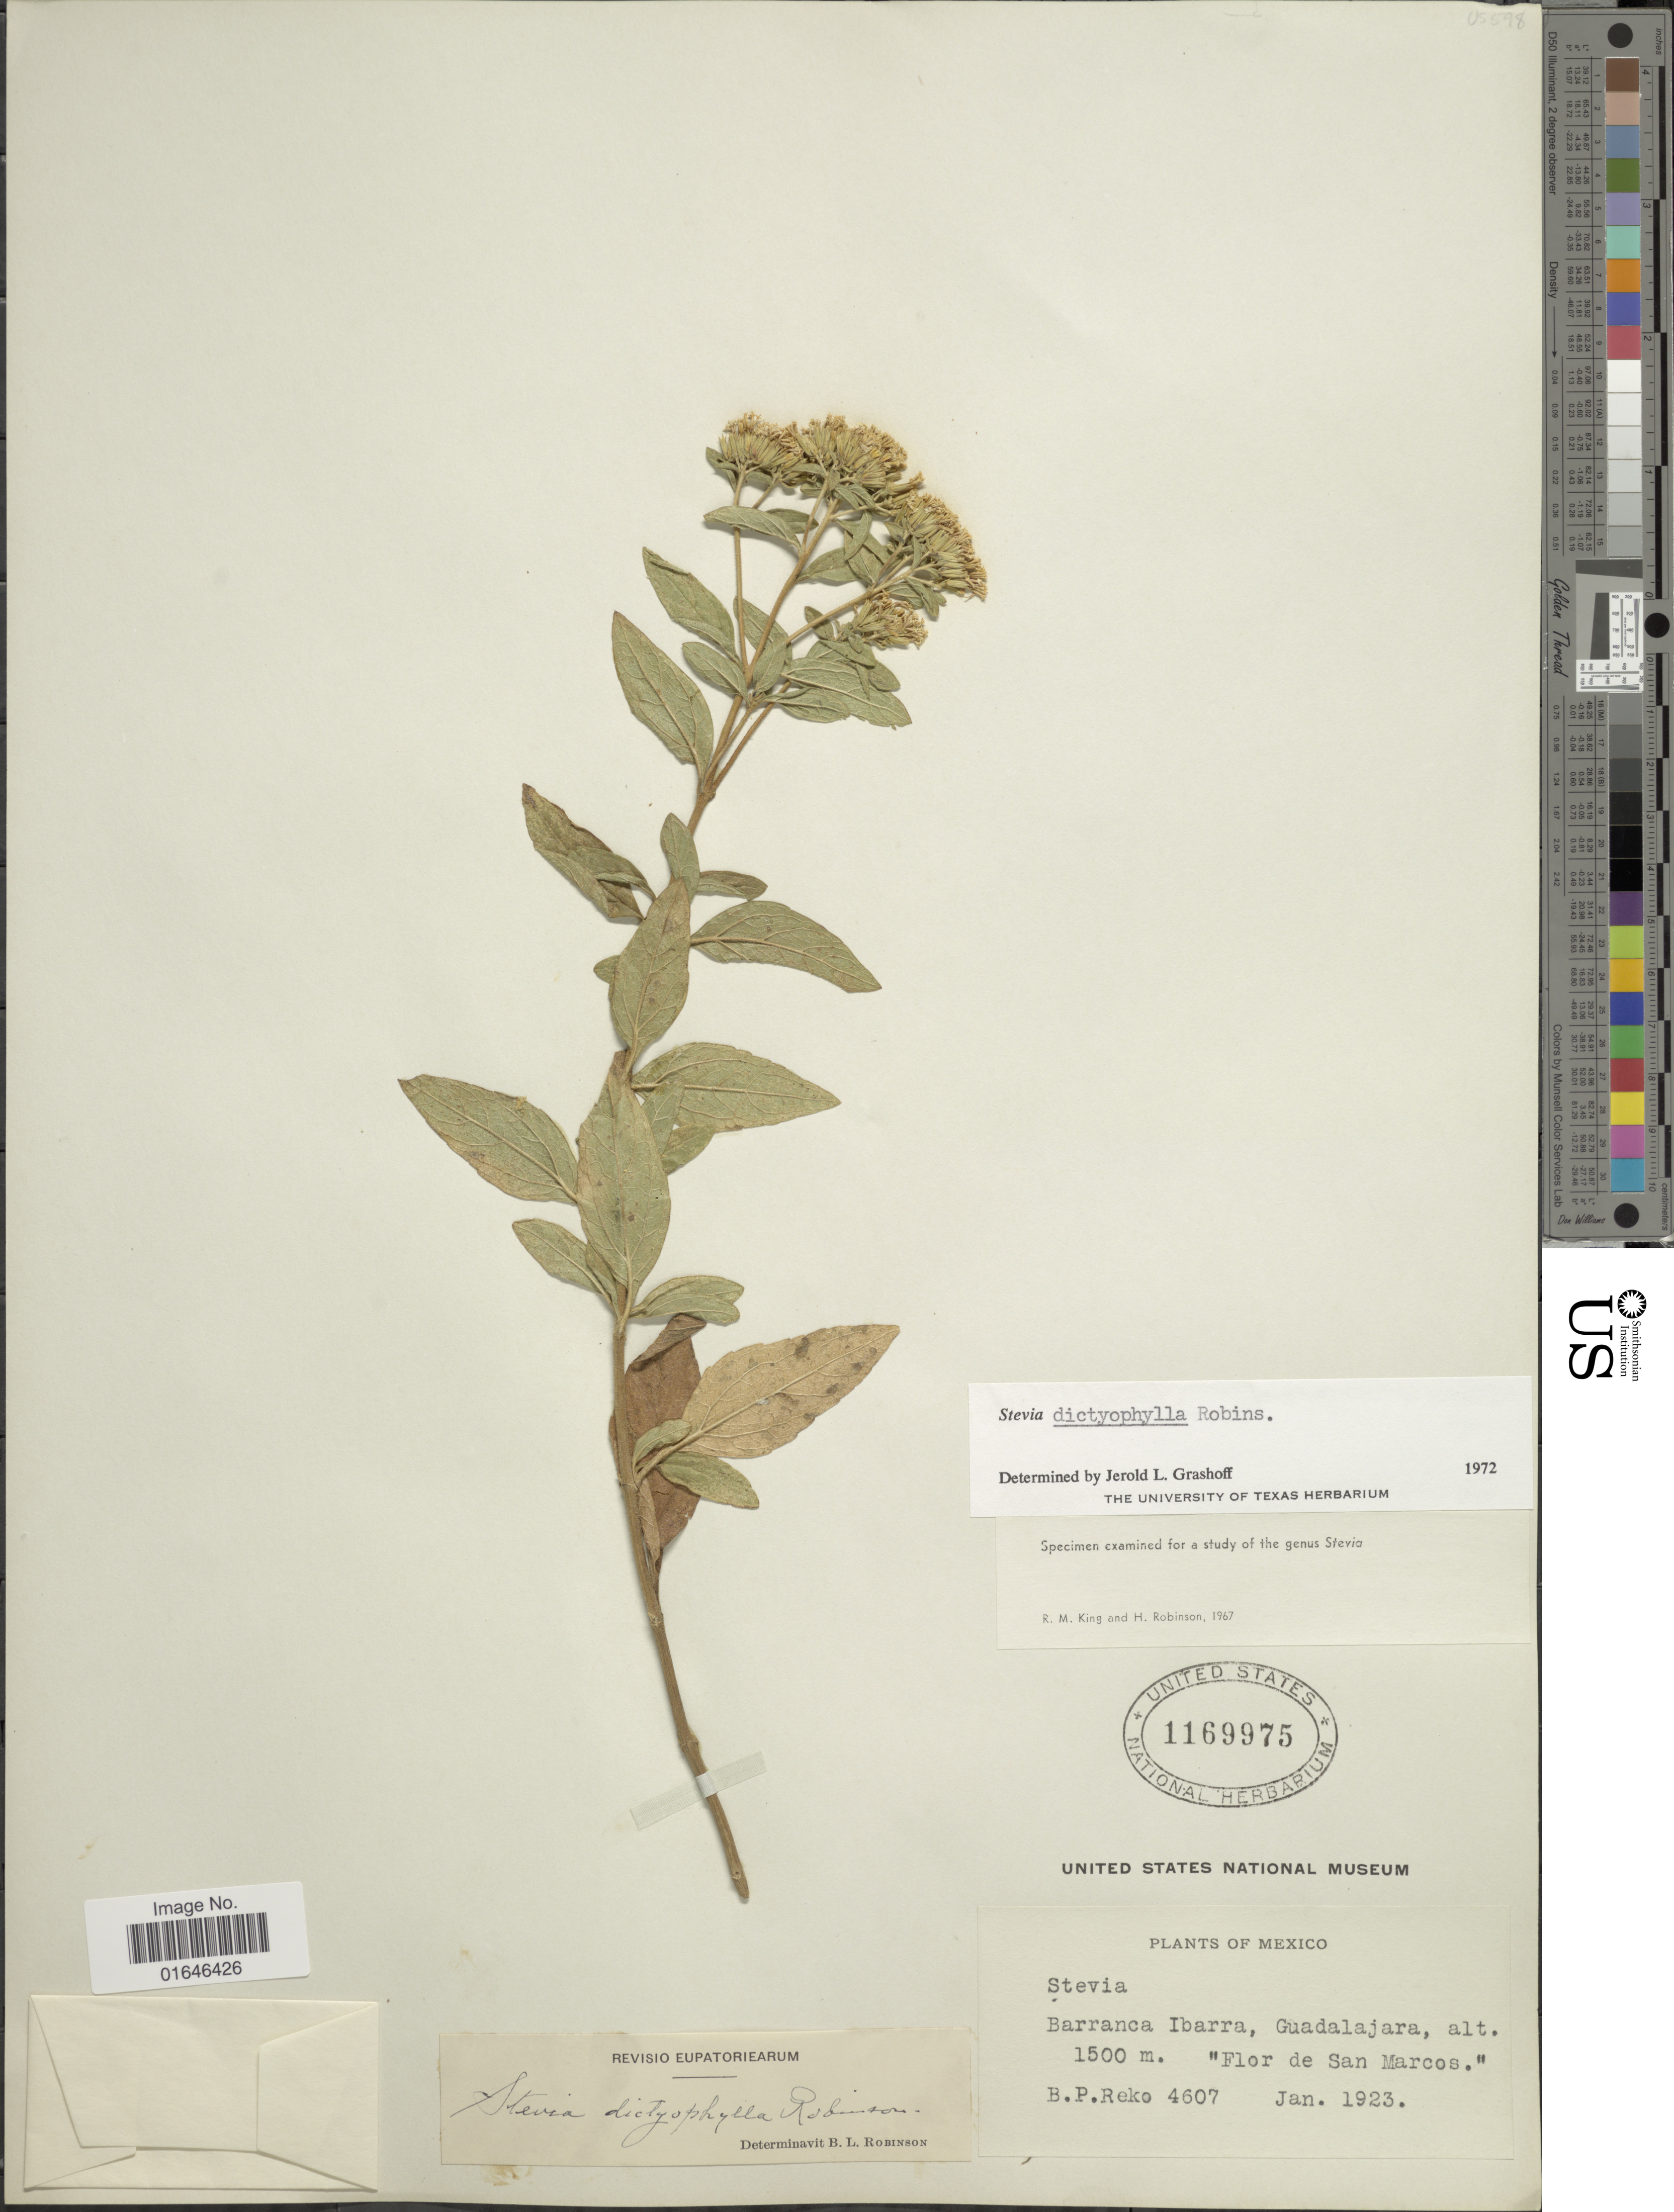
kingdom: Plantae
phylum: Tracheophyta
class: Magnoliopsida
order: Asterales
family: Asteraceae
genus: Stevia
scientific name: Stevia dictyophylla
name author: B.L. Rob.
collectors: B. P. Reko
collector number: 4607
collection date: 1923-01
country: Mexico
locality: Barranca Ibarra, Guadalajara, "Flor de San Marcos"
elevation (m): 1500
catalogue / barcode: US 1169975